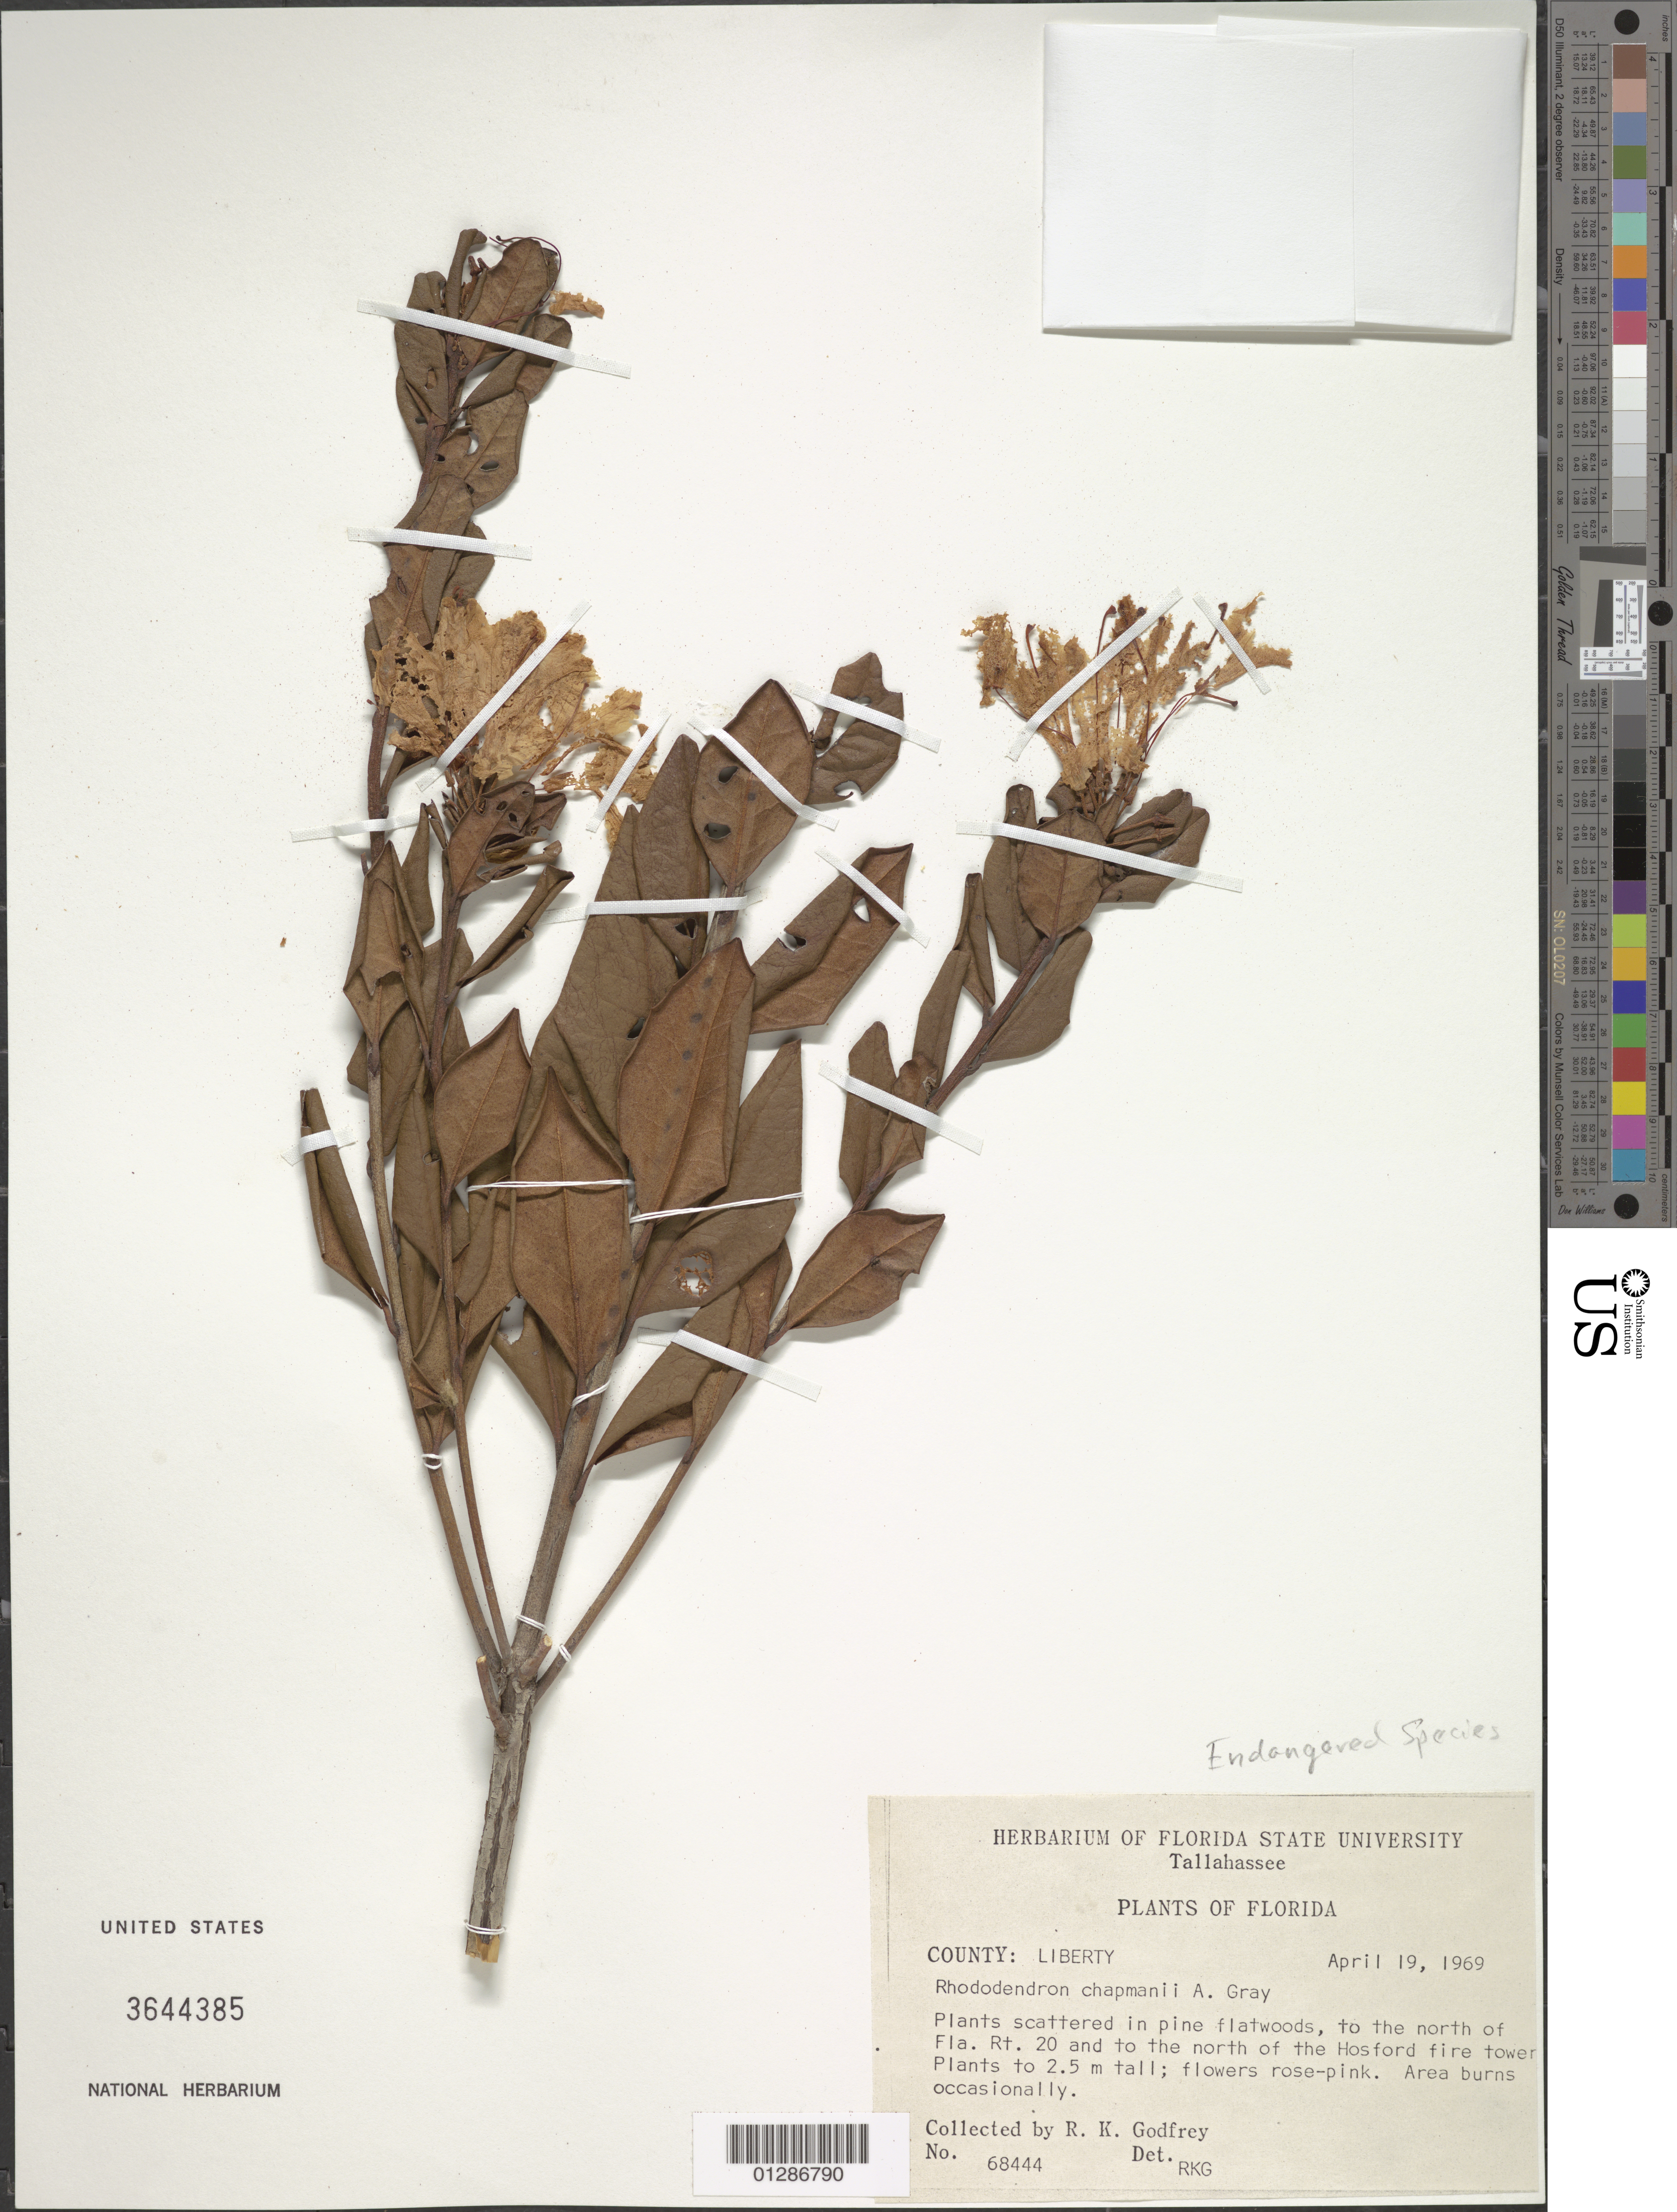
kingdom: Plantae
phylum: Tracheophyta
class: Magnoliopsida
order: Ericales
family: Ericaceae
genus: Rhododendron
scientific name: Rhododendron chapmanii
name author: A. Gray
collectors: R. K. Godfrey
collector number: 68444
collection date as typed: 19 Apr 1969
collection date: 1969-04-19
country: United States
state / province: Florida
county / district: Liberty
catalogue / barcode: US 3644385